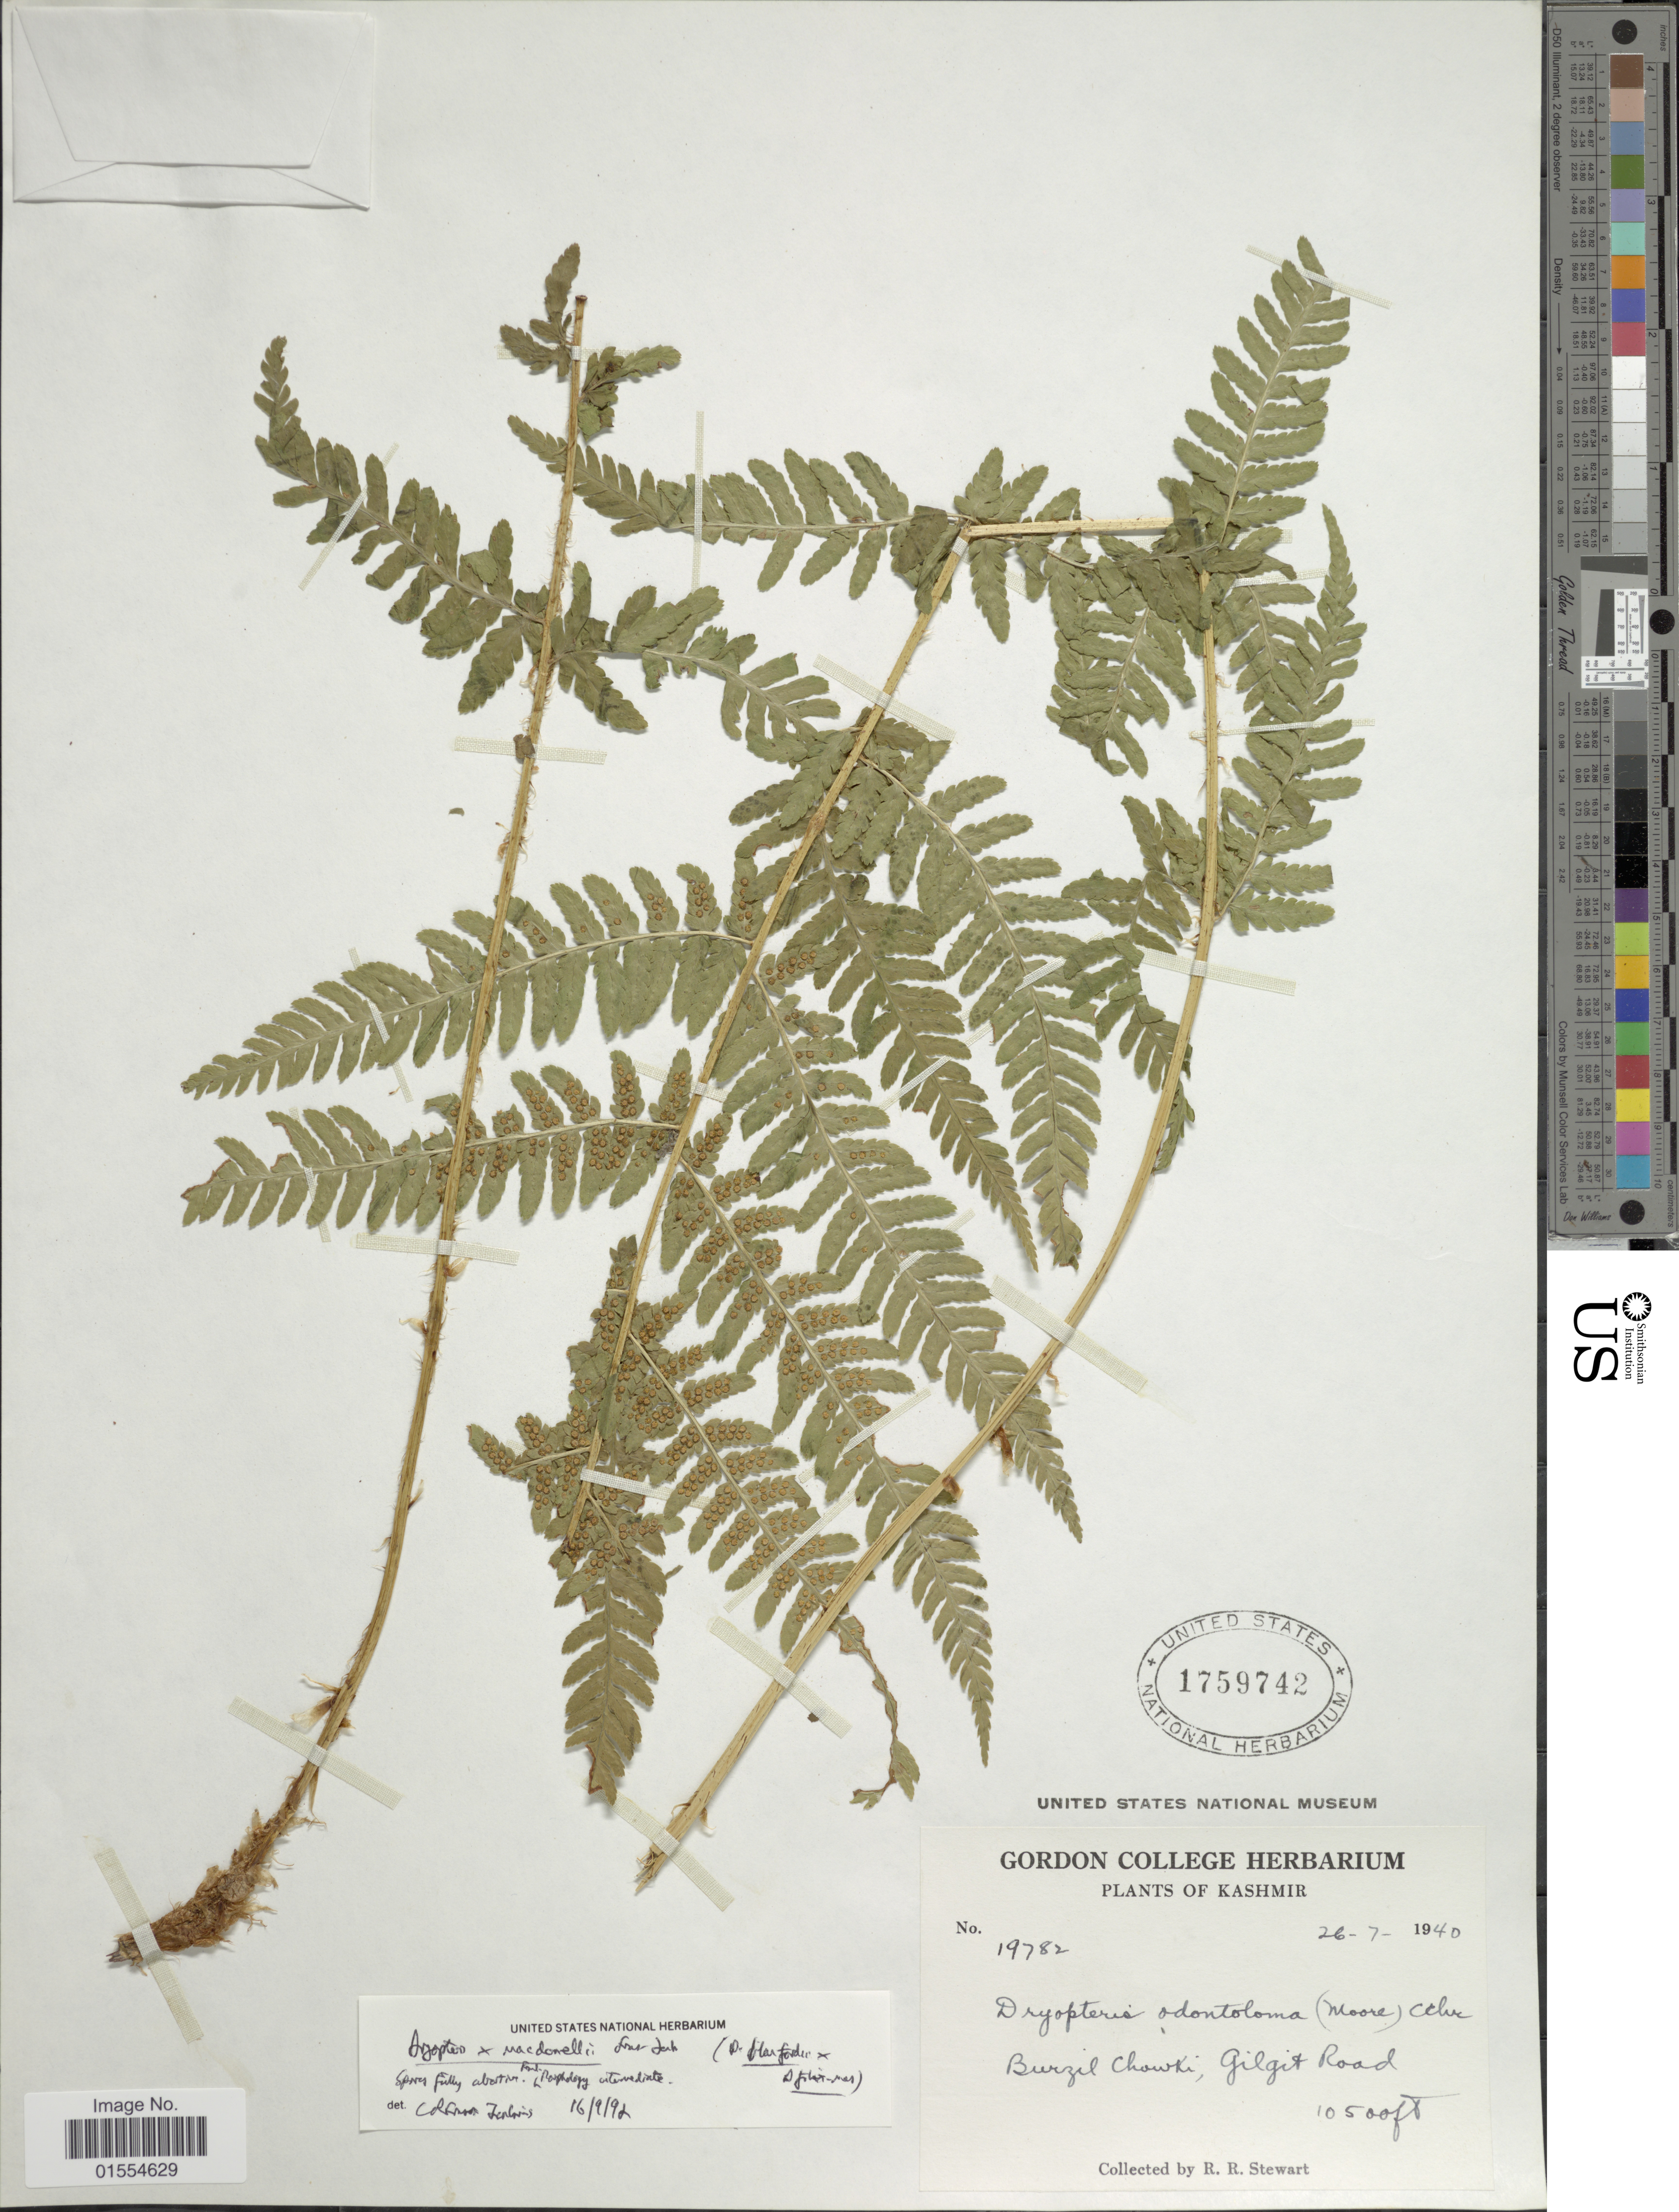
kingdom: Plantae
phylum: Tracheophyta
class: Polypodiopsida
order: Polypodiales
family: Dryopteridaceae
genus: Dryopteris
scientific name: Dryopteris odontoloma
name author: (Bedd.) C. Chr.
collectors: R. R. Stewart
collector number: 19782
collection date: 1940-07-26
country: Pakistan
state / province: Gilgit-Baltistan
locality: Kashmir, Burzil Chowki, Gilgit Road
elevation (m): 3200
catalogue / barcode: US 1759742